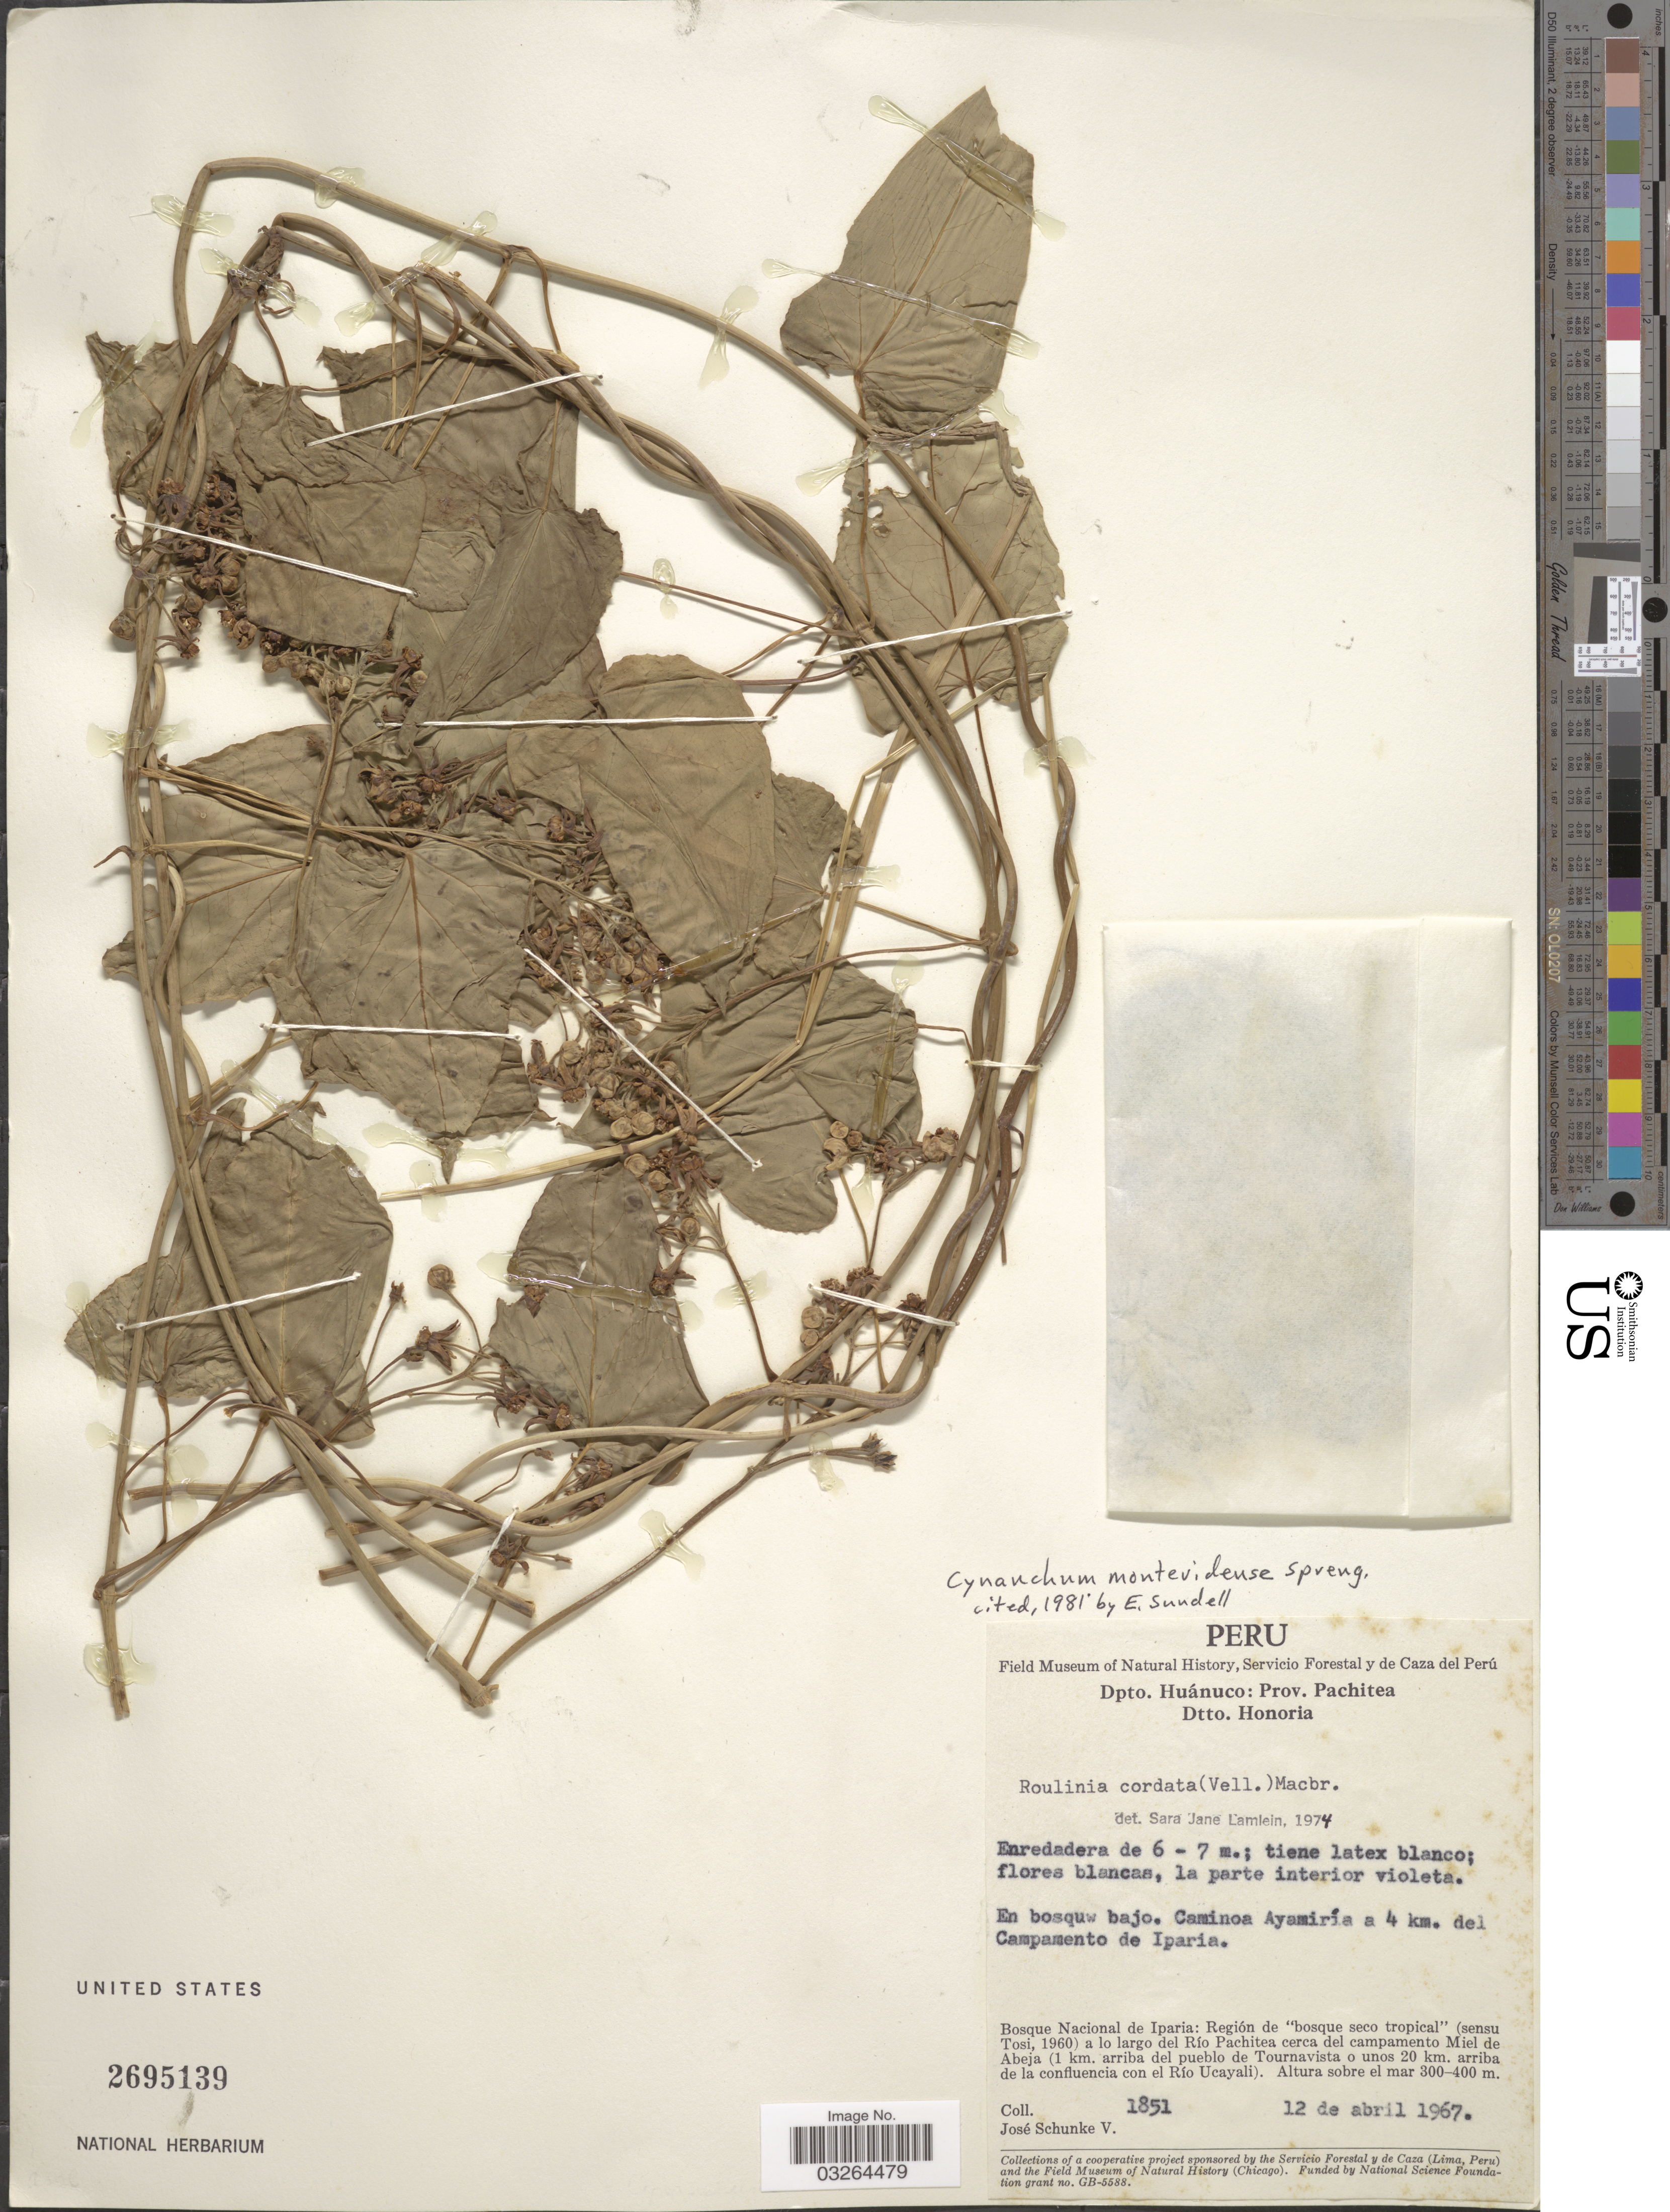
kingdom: Plantae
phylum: Tracheophyta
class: Magnoliopsida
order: Gentianales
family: Apocynaceae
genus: Cynanchum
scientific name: Cynanchum montevidense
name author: Spreng.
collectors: J. Schunke Vigo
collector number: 1851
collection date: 1967-04-12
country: Peru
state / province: Huánuco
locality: Dpto. Huánuco: Prov. Pachitea, Dtto. Honoria. Caminoa Ayamiría a 4 km. del Campamento de Iparia. Bosque Nacional de Iparia: Región de "bosque seco tropical" (Sensu Tosi, 1960) a lo largo del Río Pachitea cerca del campamento Miel de Abeja (1 km. arriba del pueblo de Tournavista o unos 20 km. arriba de la confluencia con el Río Ucayali).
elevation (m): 300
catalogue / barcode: US 2695139